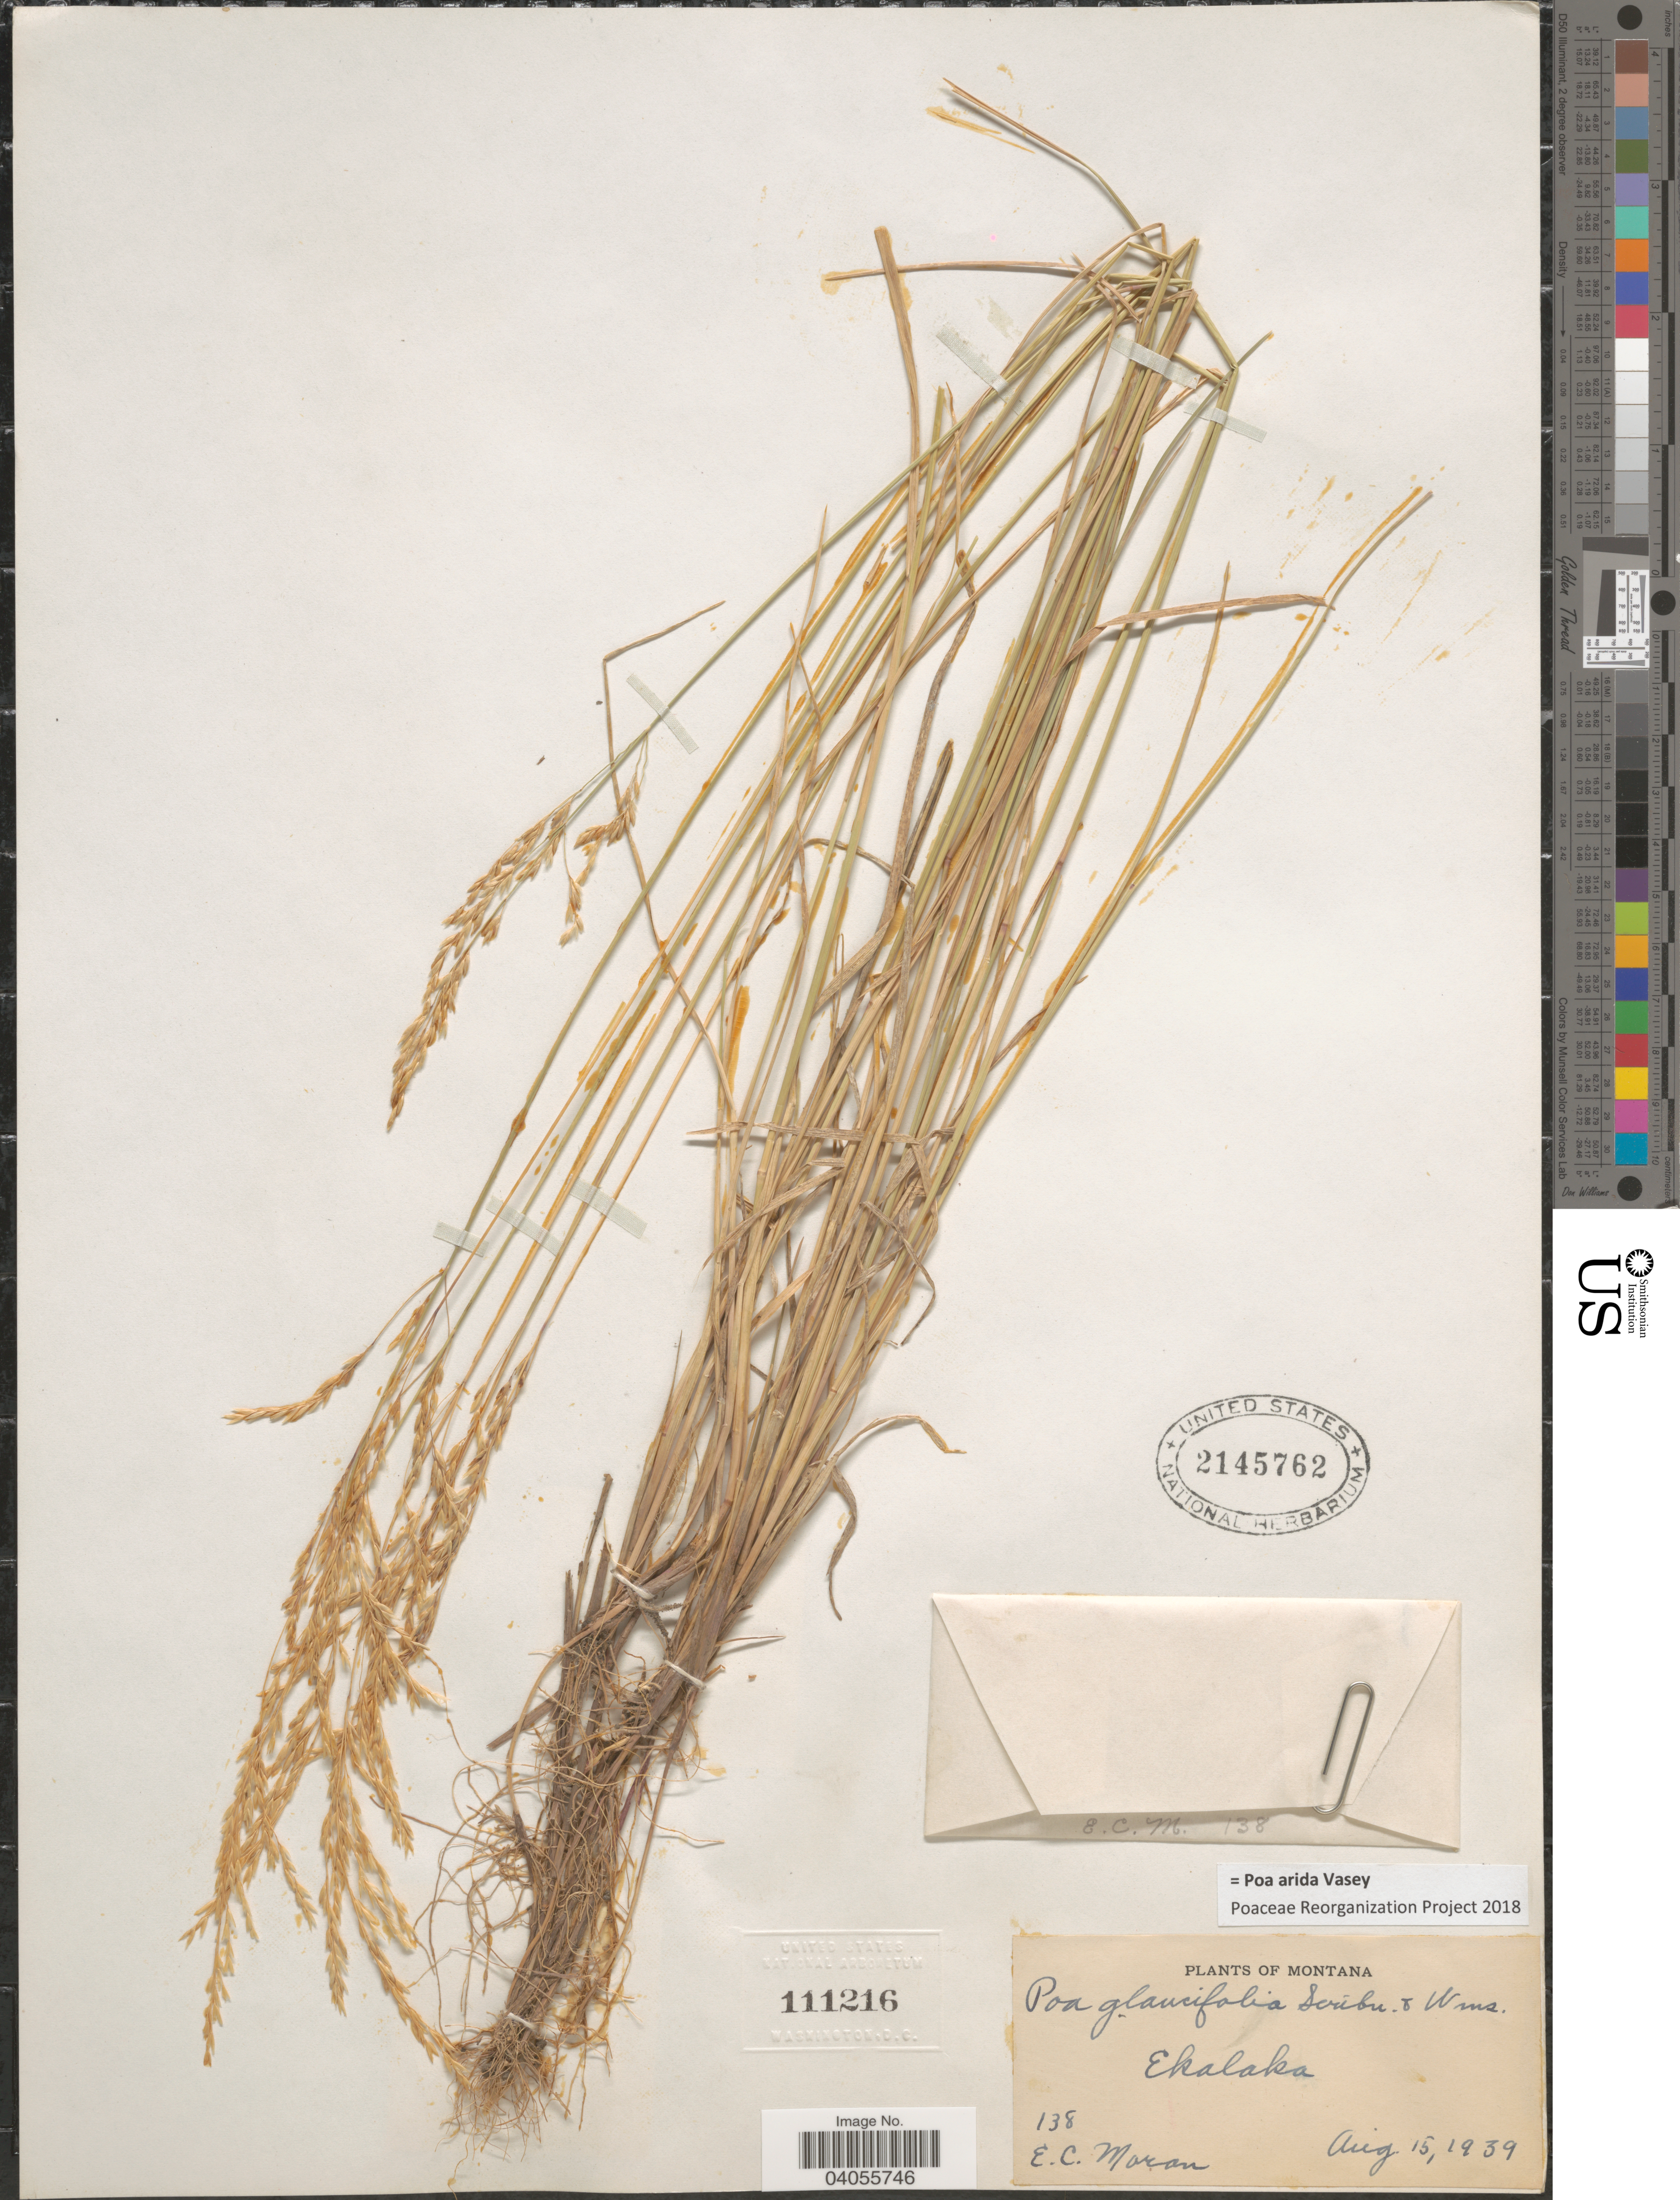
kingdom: Plantae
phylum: Tracheophyta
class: Liliopsida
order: Poales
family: Poaceae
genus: Poa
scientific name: Poa arida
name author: Vasey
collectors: E. C. Moran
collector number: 138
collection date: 1939-08-15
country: United States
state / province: Montana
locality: Ekalaka.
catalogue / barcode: US 2145762